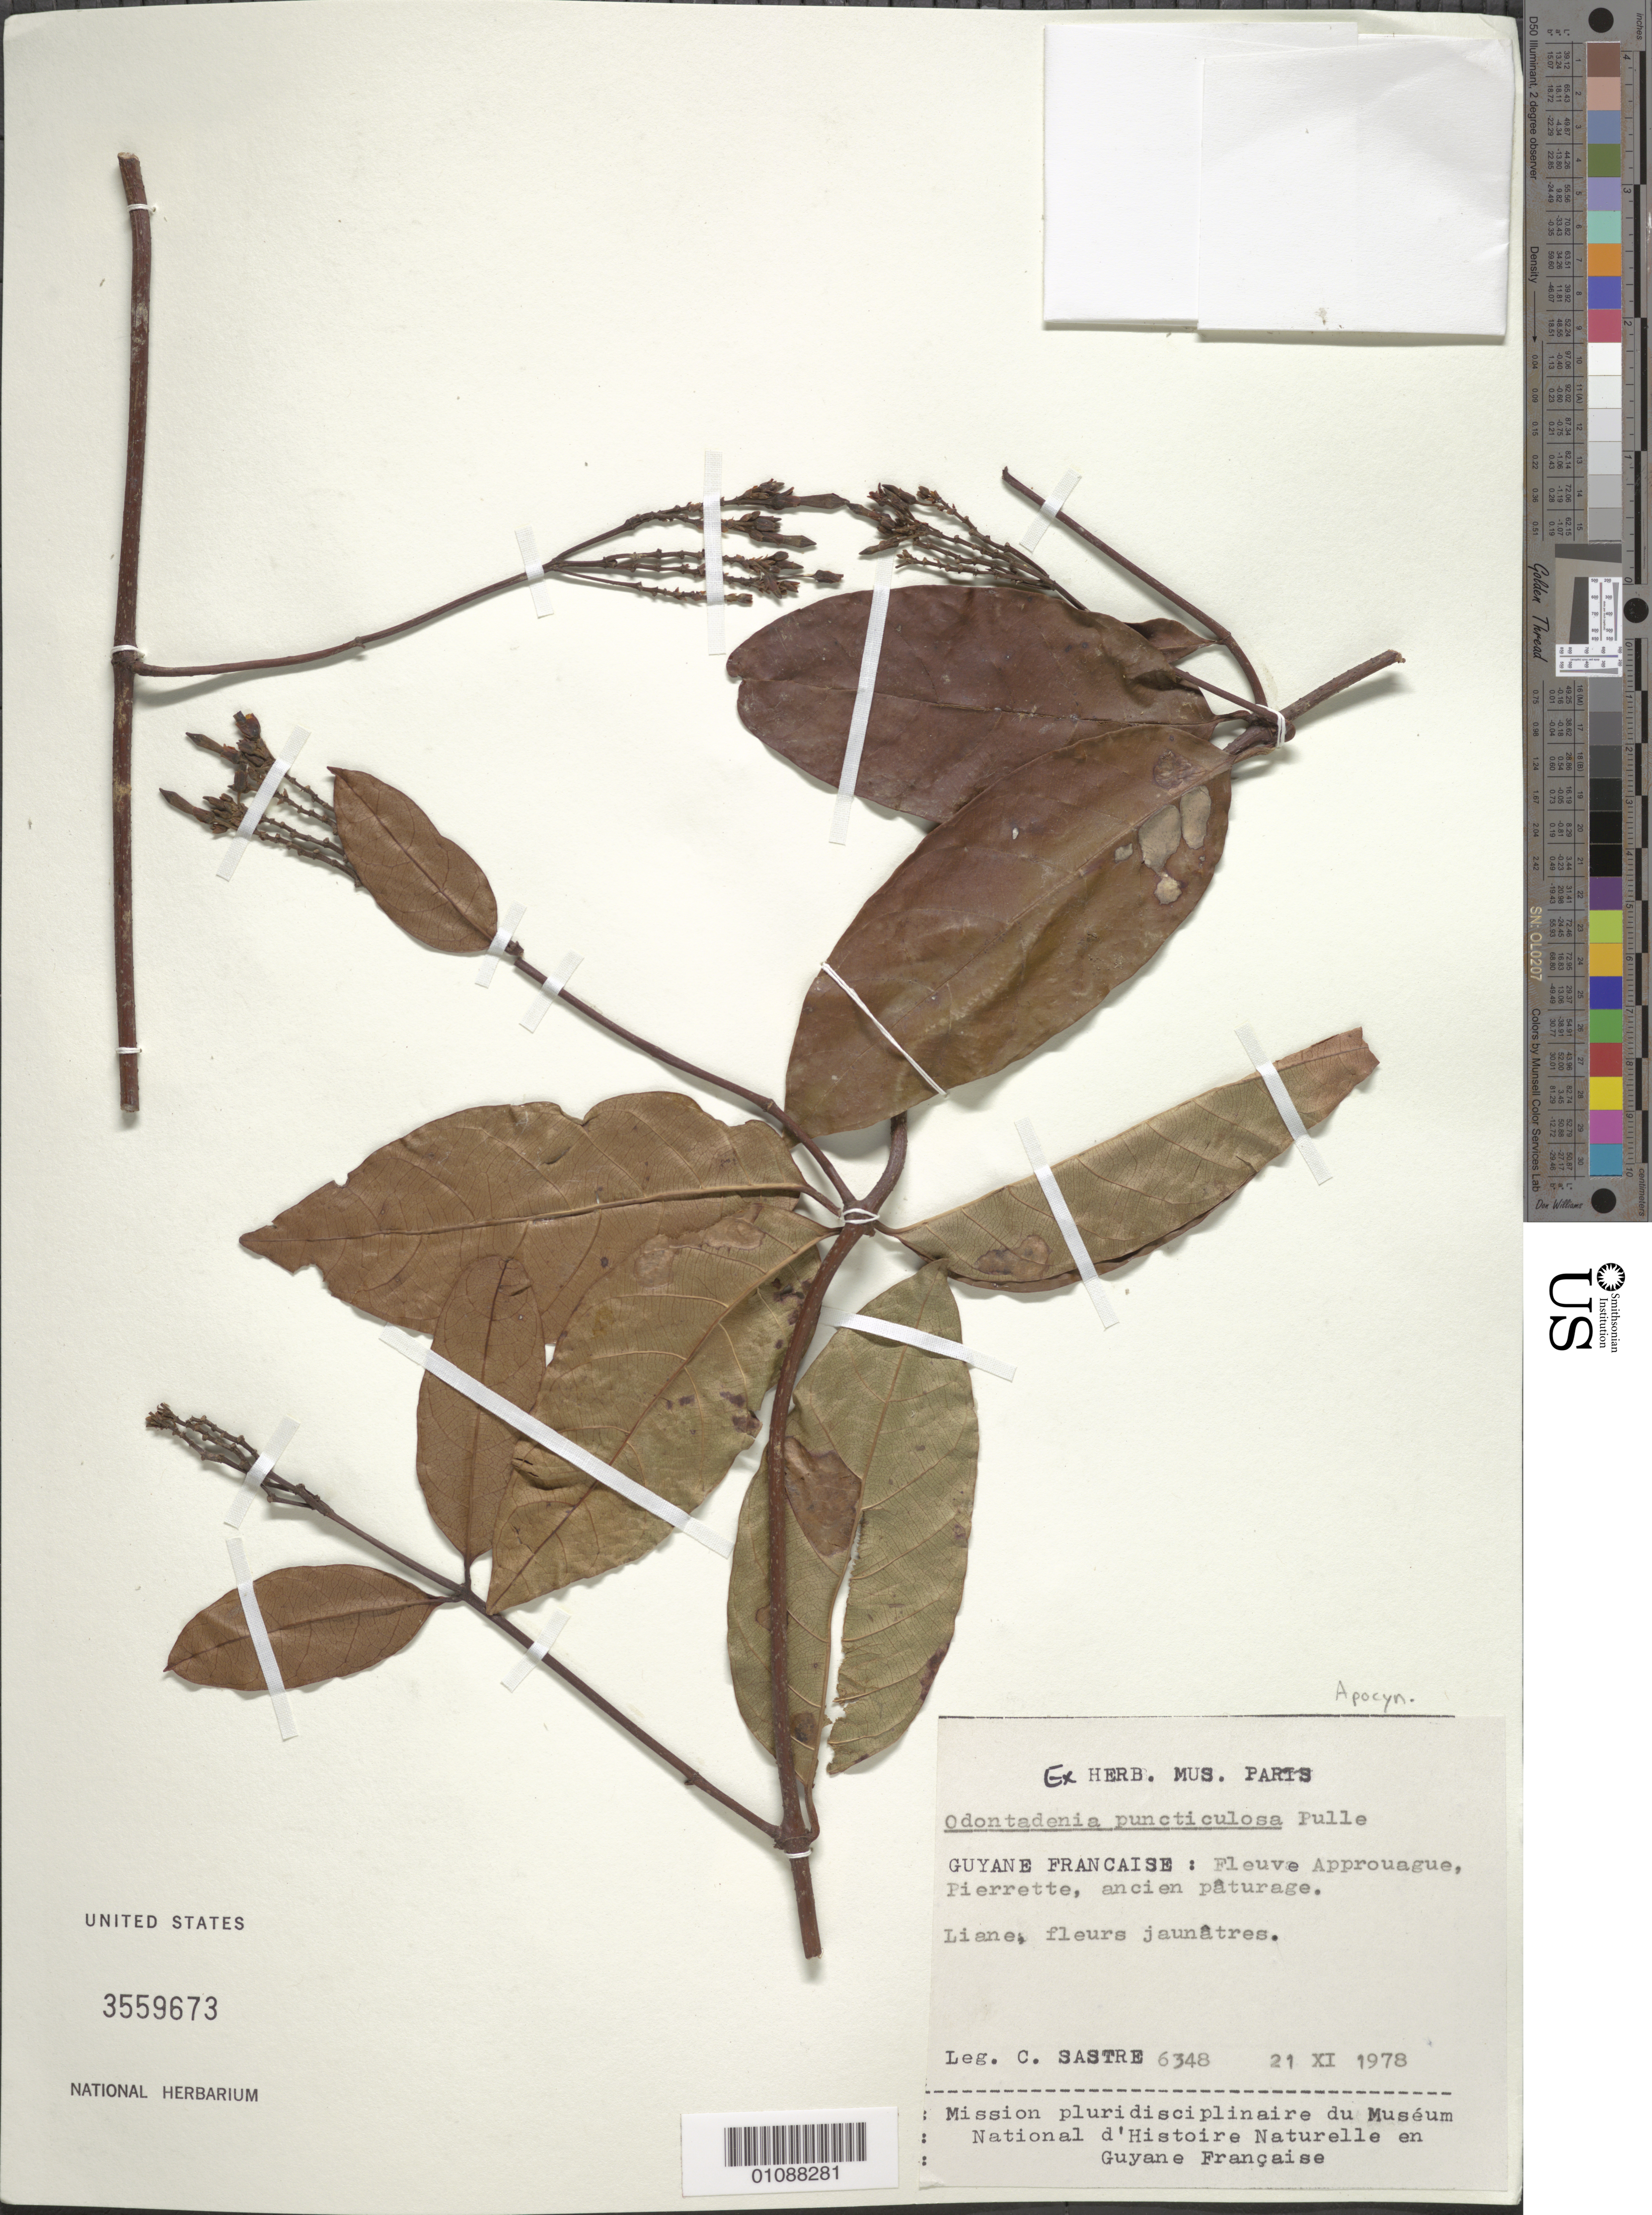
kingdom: Plantae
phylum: Tracheophyta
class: Magnoliopsida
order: Gentianales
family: Apocynaceae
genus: Odontadenia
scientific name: Odontadenia puncticulosa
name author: (Rich.) Pulle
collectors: C. H. L. Sastre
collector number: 6348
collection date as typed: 21-Nov-78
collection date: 1978-11-21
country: French Guiana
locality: Fleuve Approuague, Pierrette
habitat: Ancien paturage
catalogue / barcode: US 3559673